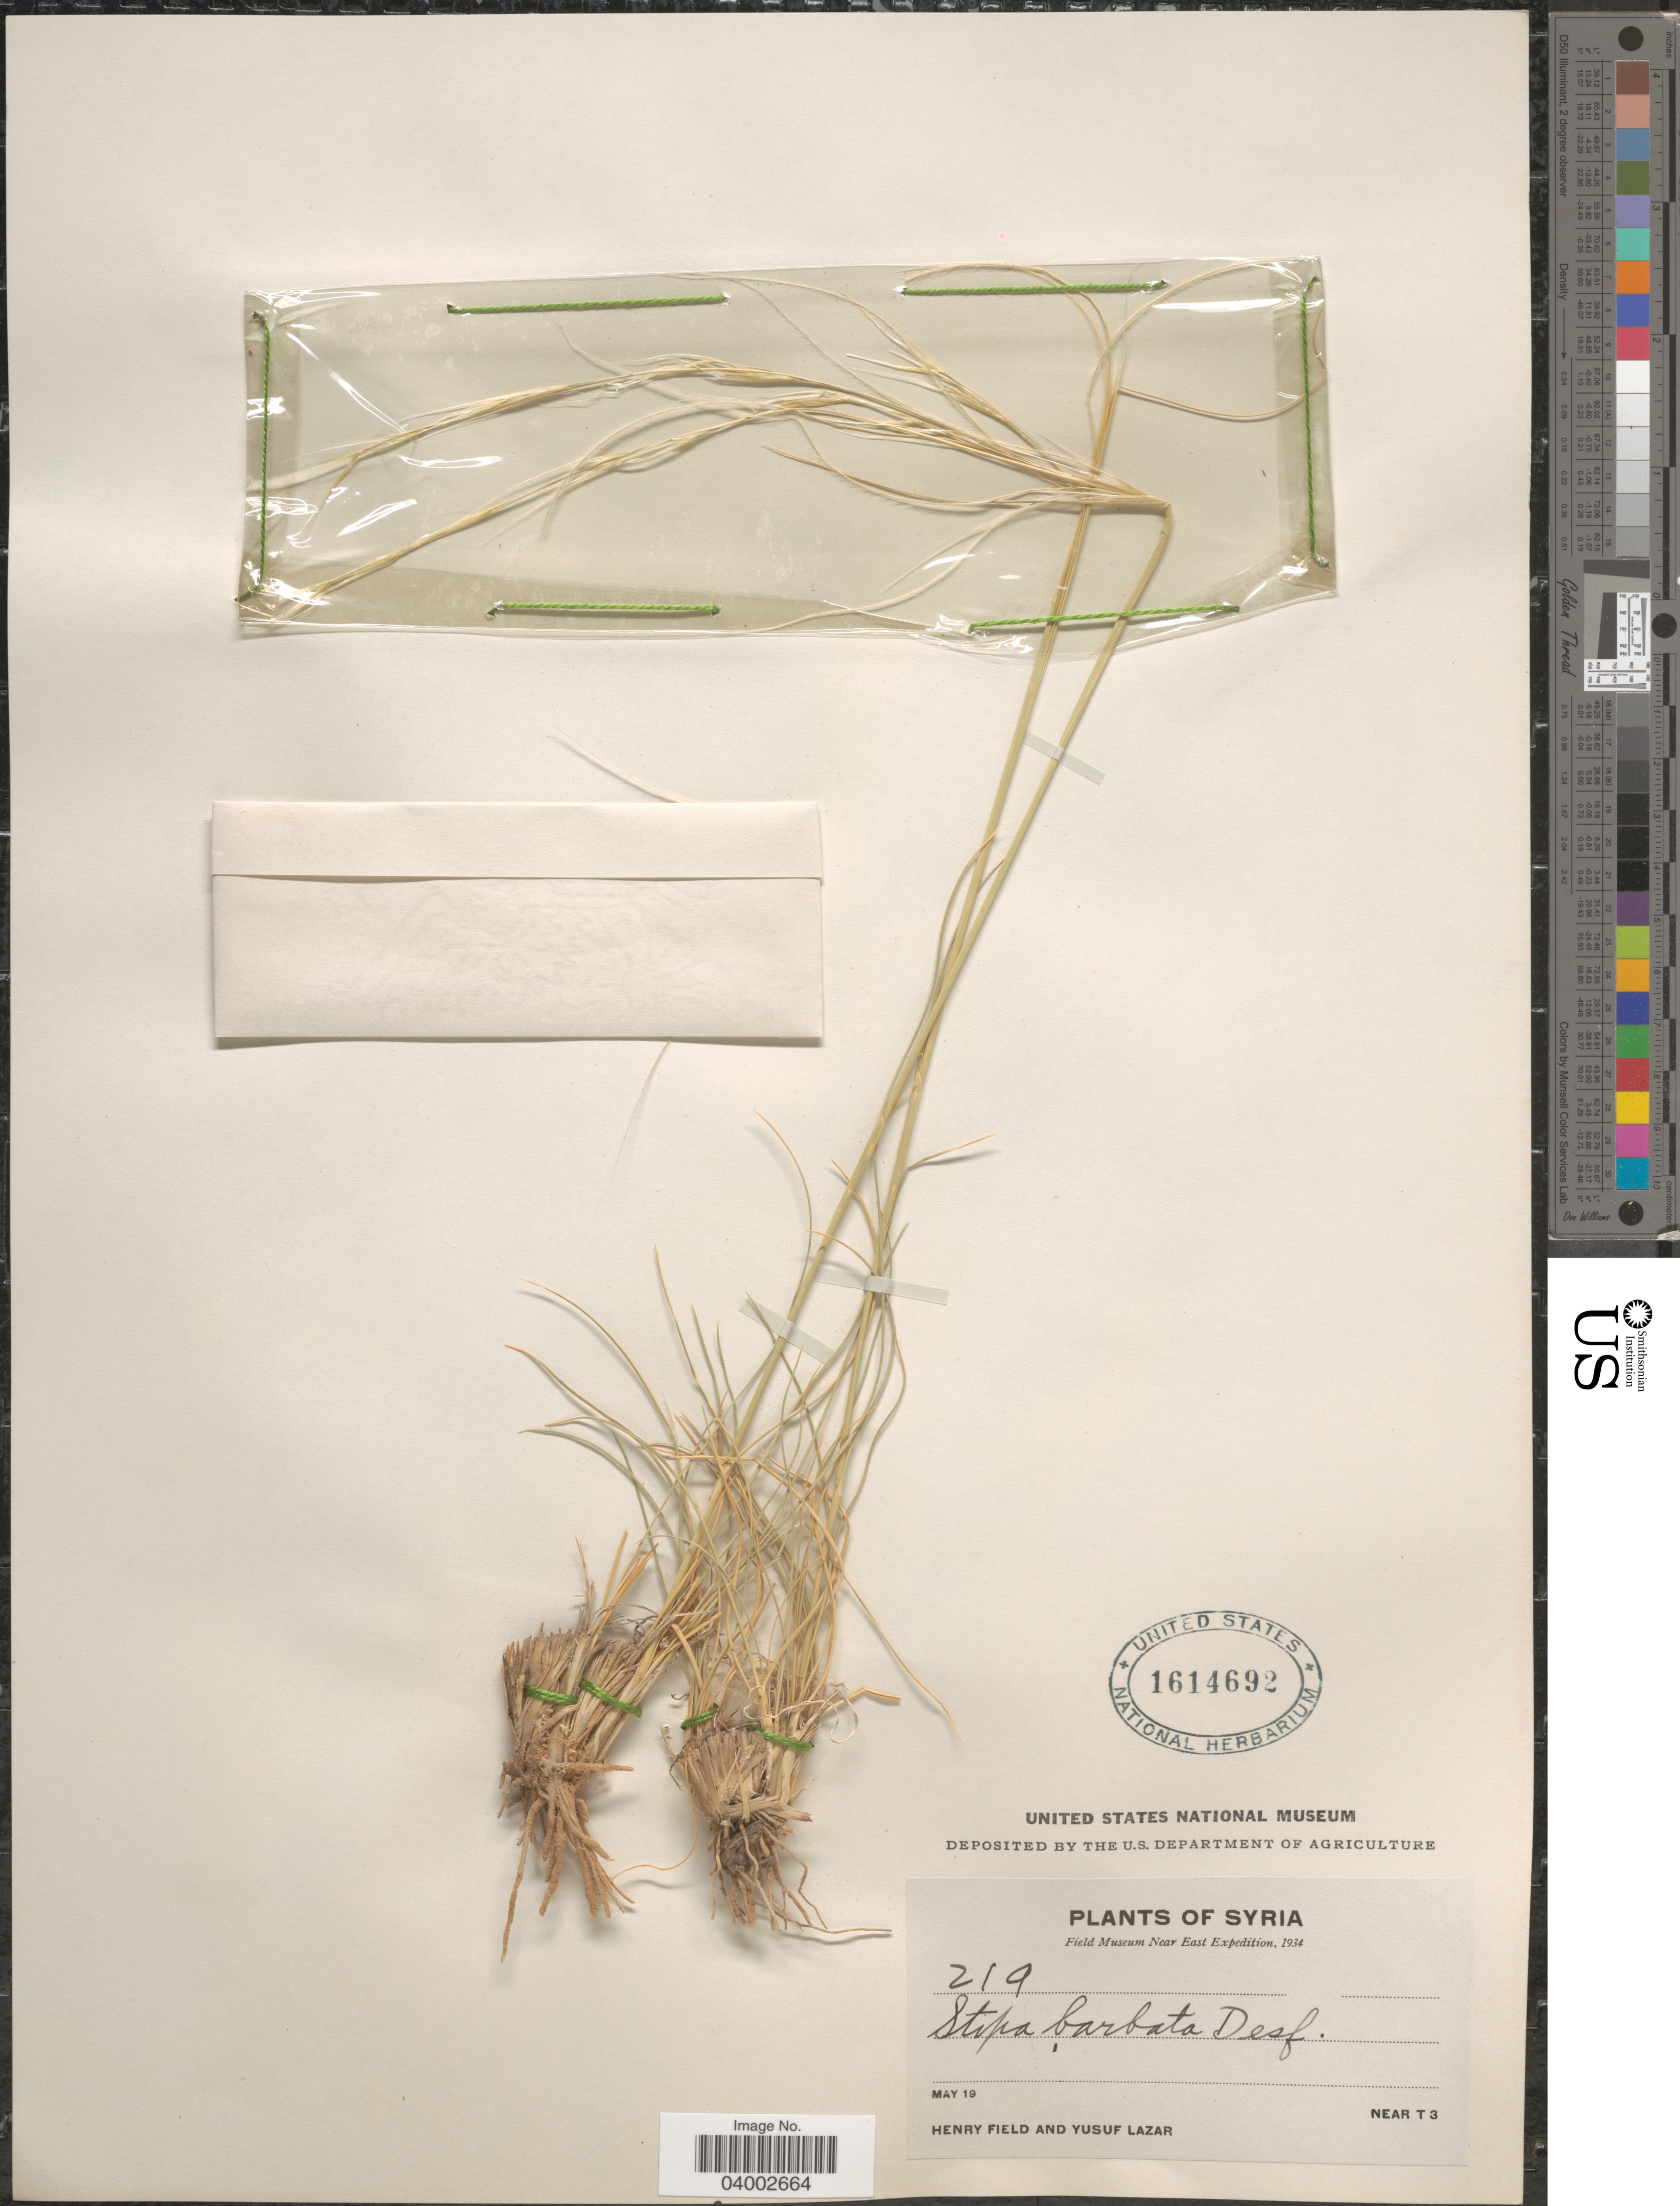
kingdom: Plantae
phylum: Tracheophyta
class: Liliopsida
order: Poales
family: Poaceae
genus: Stipa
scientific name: Stipa barbata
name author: Michx.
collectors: H. Field & Y. Lazar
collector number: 219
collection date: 1934-05-19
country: Syria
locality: Near T 3.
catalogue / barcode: US 1614692